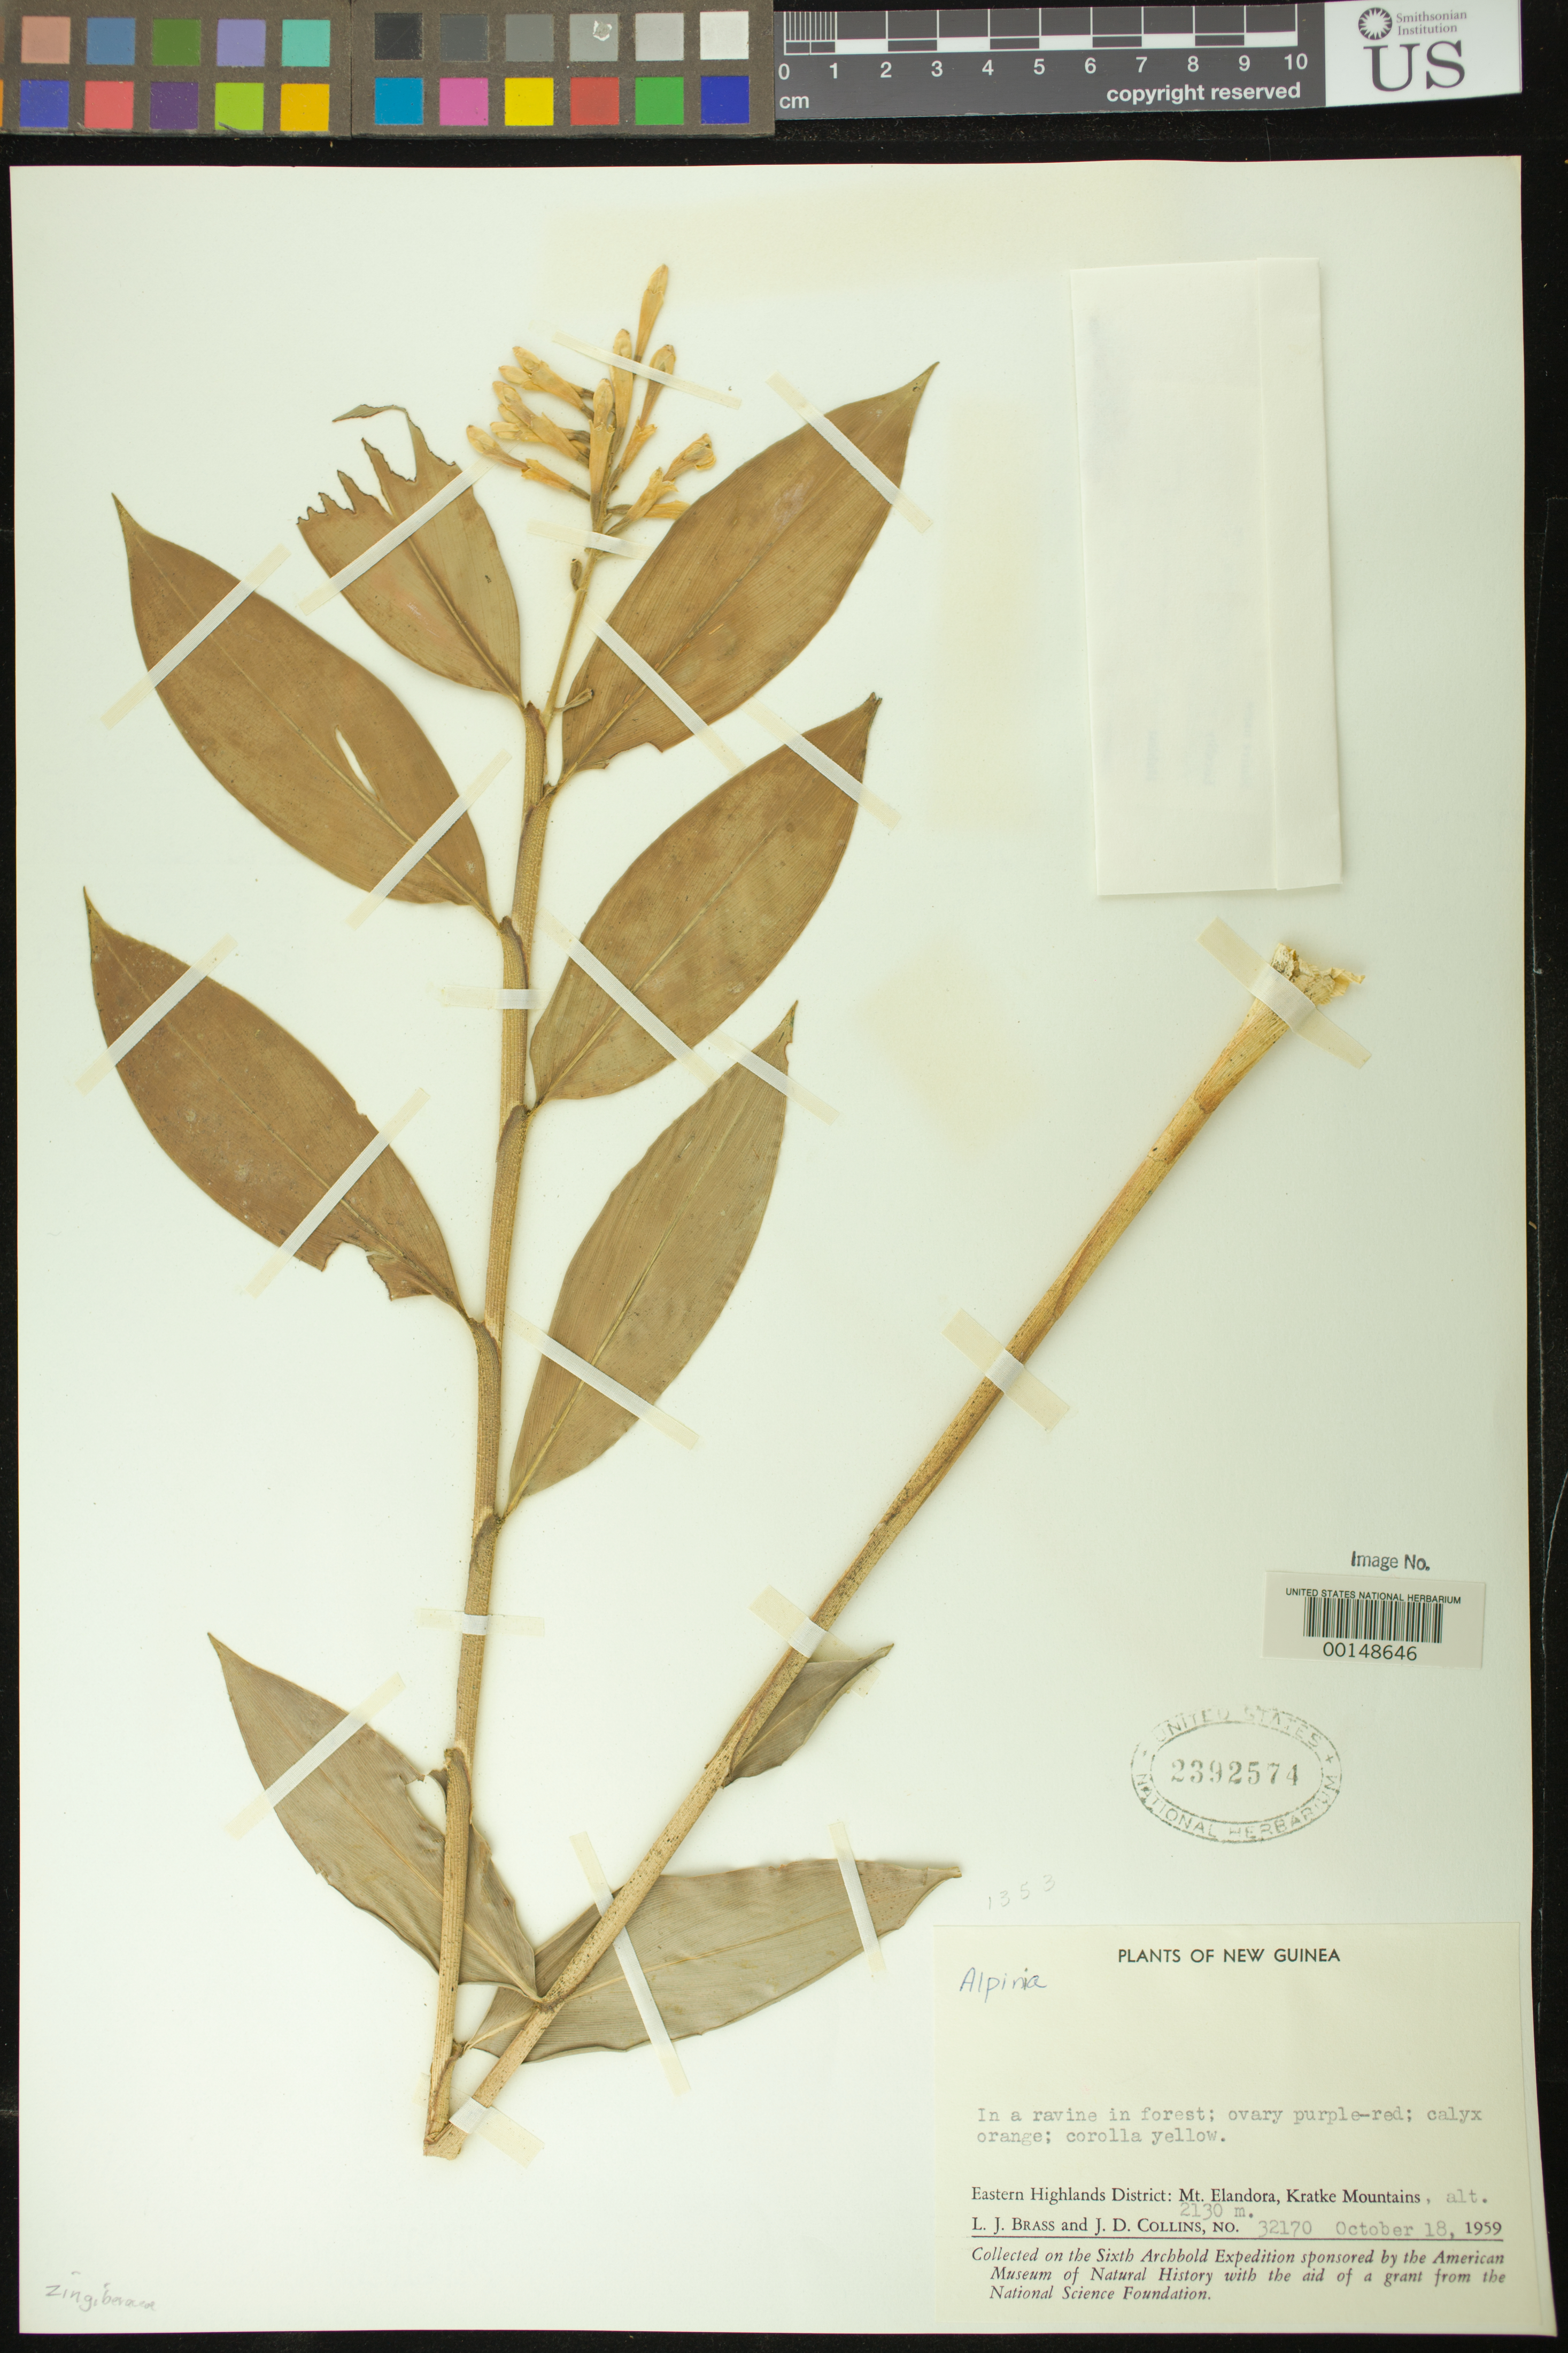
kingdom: Plantae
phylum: Tracheophyta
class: Liliopsida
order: Zingiberales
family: Zingiberaceae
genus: Alpinia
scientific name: Alpinia sp.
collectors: L. J. Brass & J. Collins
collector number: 32170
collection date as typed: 18 Oct 1959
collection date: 1959-10-18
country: Papua New Guinea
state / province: Eastern Highlands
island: New Guinea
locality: Mt. elandora, kratke mts.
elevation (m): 2130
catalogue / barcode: US 2392574